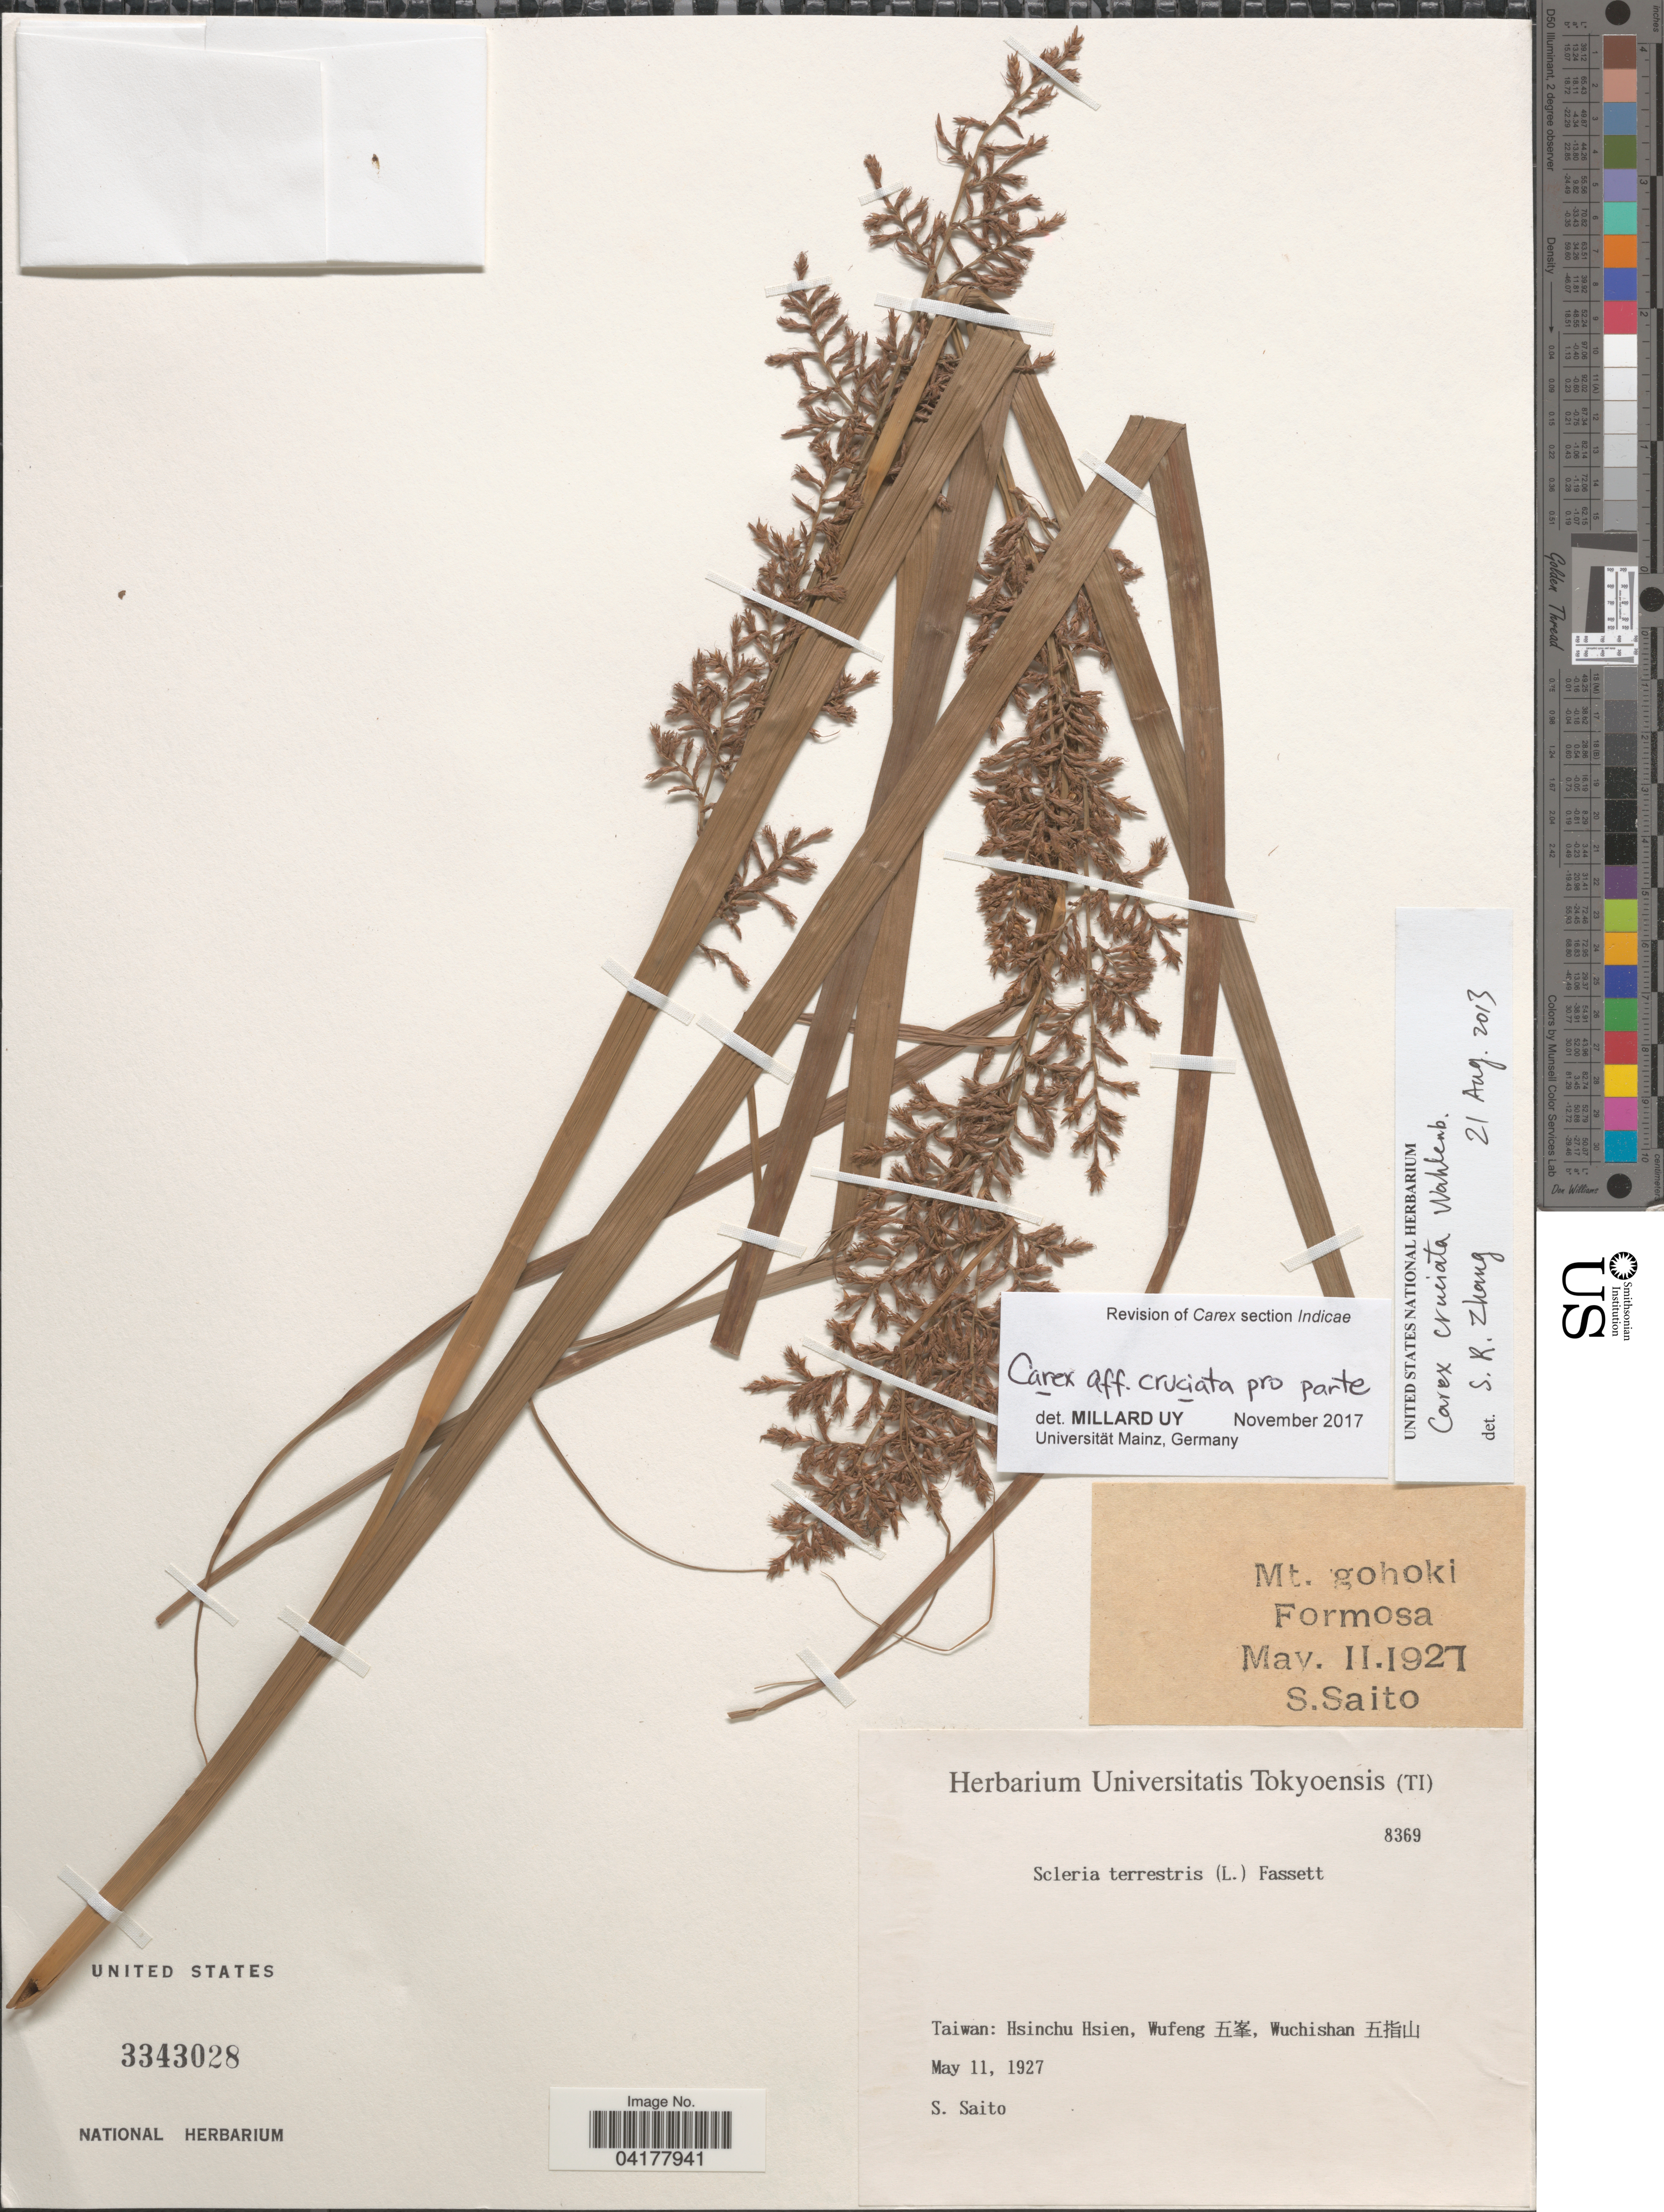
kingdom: Plantae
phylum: Tracheophyta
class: Liliopsida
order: Poales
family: Cyperaceae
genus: Carex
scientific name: Carex cruciata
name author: Wahlenb.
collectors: S. Saito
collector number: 8369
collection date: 1927-05-11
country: Taiwan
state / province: Hsinchu City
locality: Mt. Gohoki. Formosa. Hsinchu Hsien, Wufeng X, Wuchisan X.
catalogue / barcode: US 3343028